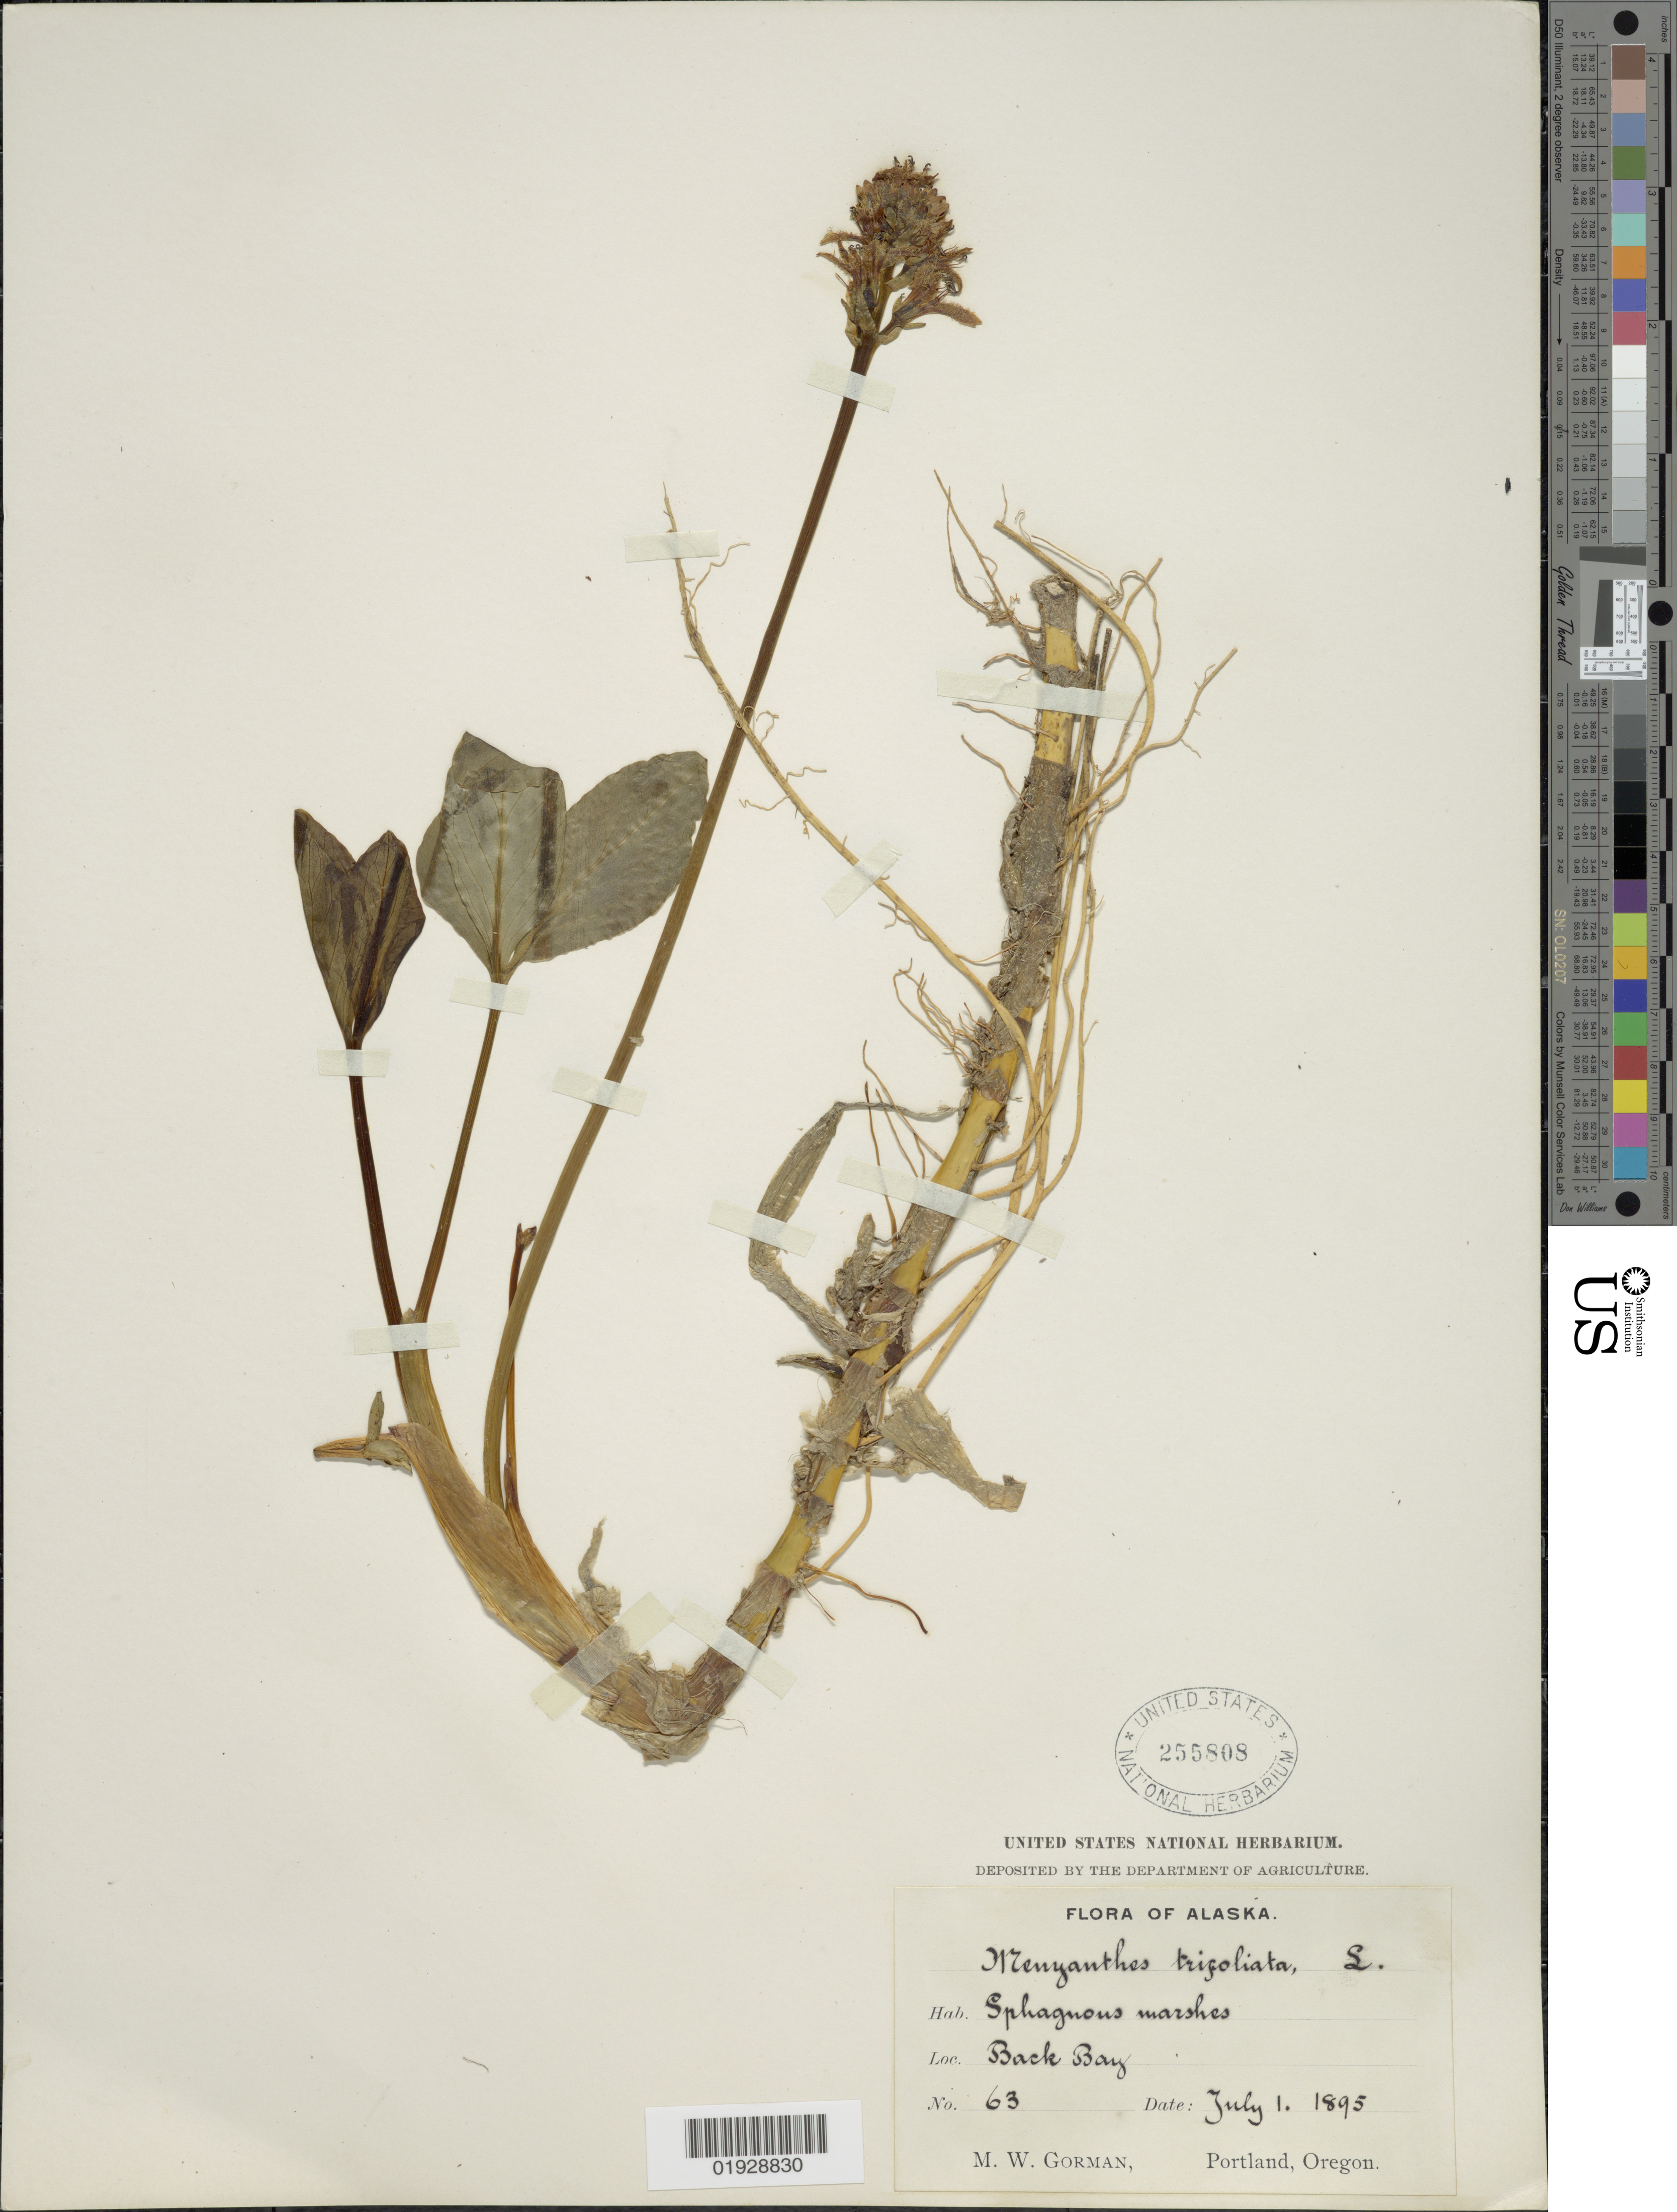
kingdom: Plantae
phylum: Tracheophyta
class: Magnoliopsida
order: Asterales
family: Menyanthaceae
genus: Menyanthes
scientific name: Menyanthes trifoliata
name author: L.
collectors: M. W. Gorman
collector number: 63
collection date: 1895-07-01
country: United States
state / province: Alaska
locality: Back Bay.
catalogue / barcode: US 255808